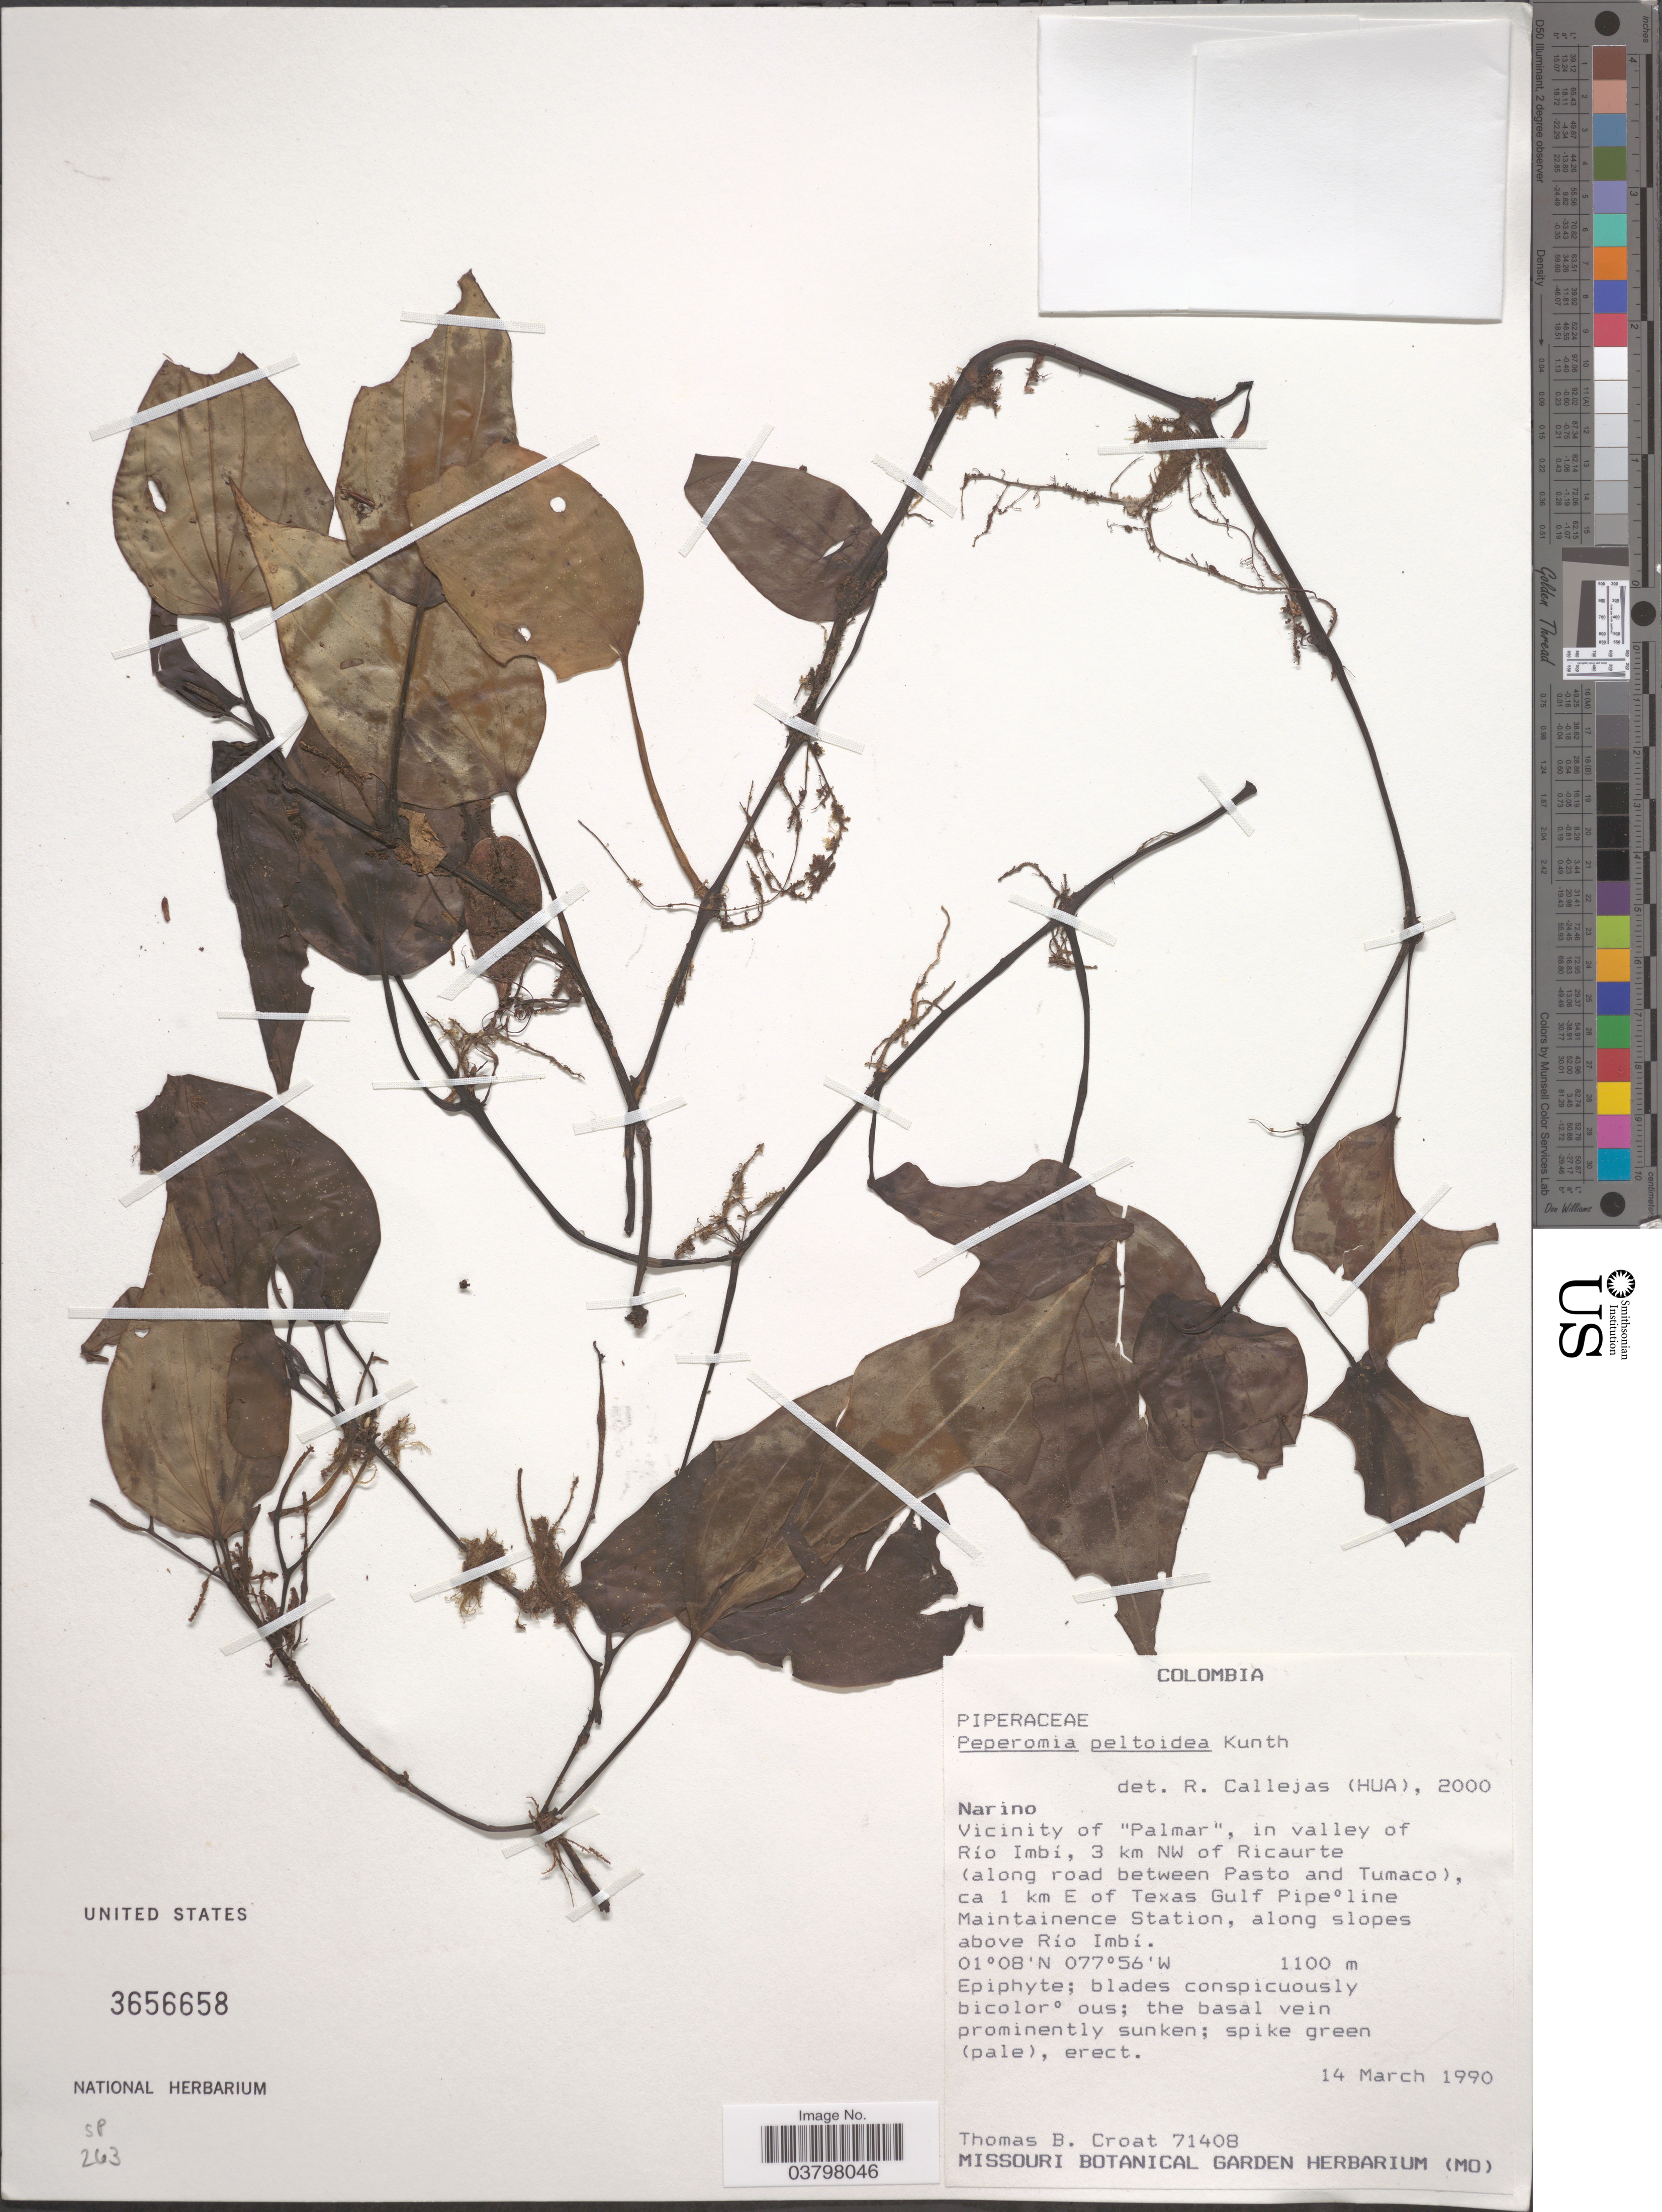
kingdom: Plantae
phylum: Tracheophyta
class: Magnoliopsida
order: Piperales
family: Piperaceae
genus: Peperomia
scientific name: Peperomia peltoidea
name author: Kunth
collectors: T. B. Croat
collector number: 71408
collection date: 1990-03-14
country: Colombia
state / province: Nariño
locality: Vicinity of "Palmar", in valley of Río Imbí, 3 km NW of Ricaurte (along road between Pasto and Tumaco), ca 1 km E of Texas Gulf Pipeline Maintainence Station, along slopes above Río Imbí.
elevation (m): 1100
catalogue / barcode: US 3656658